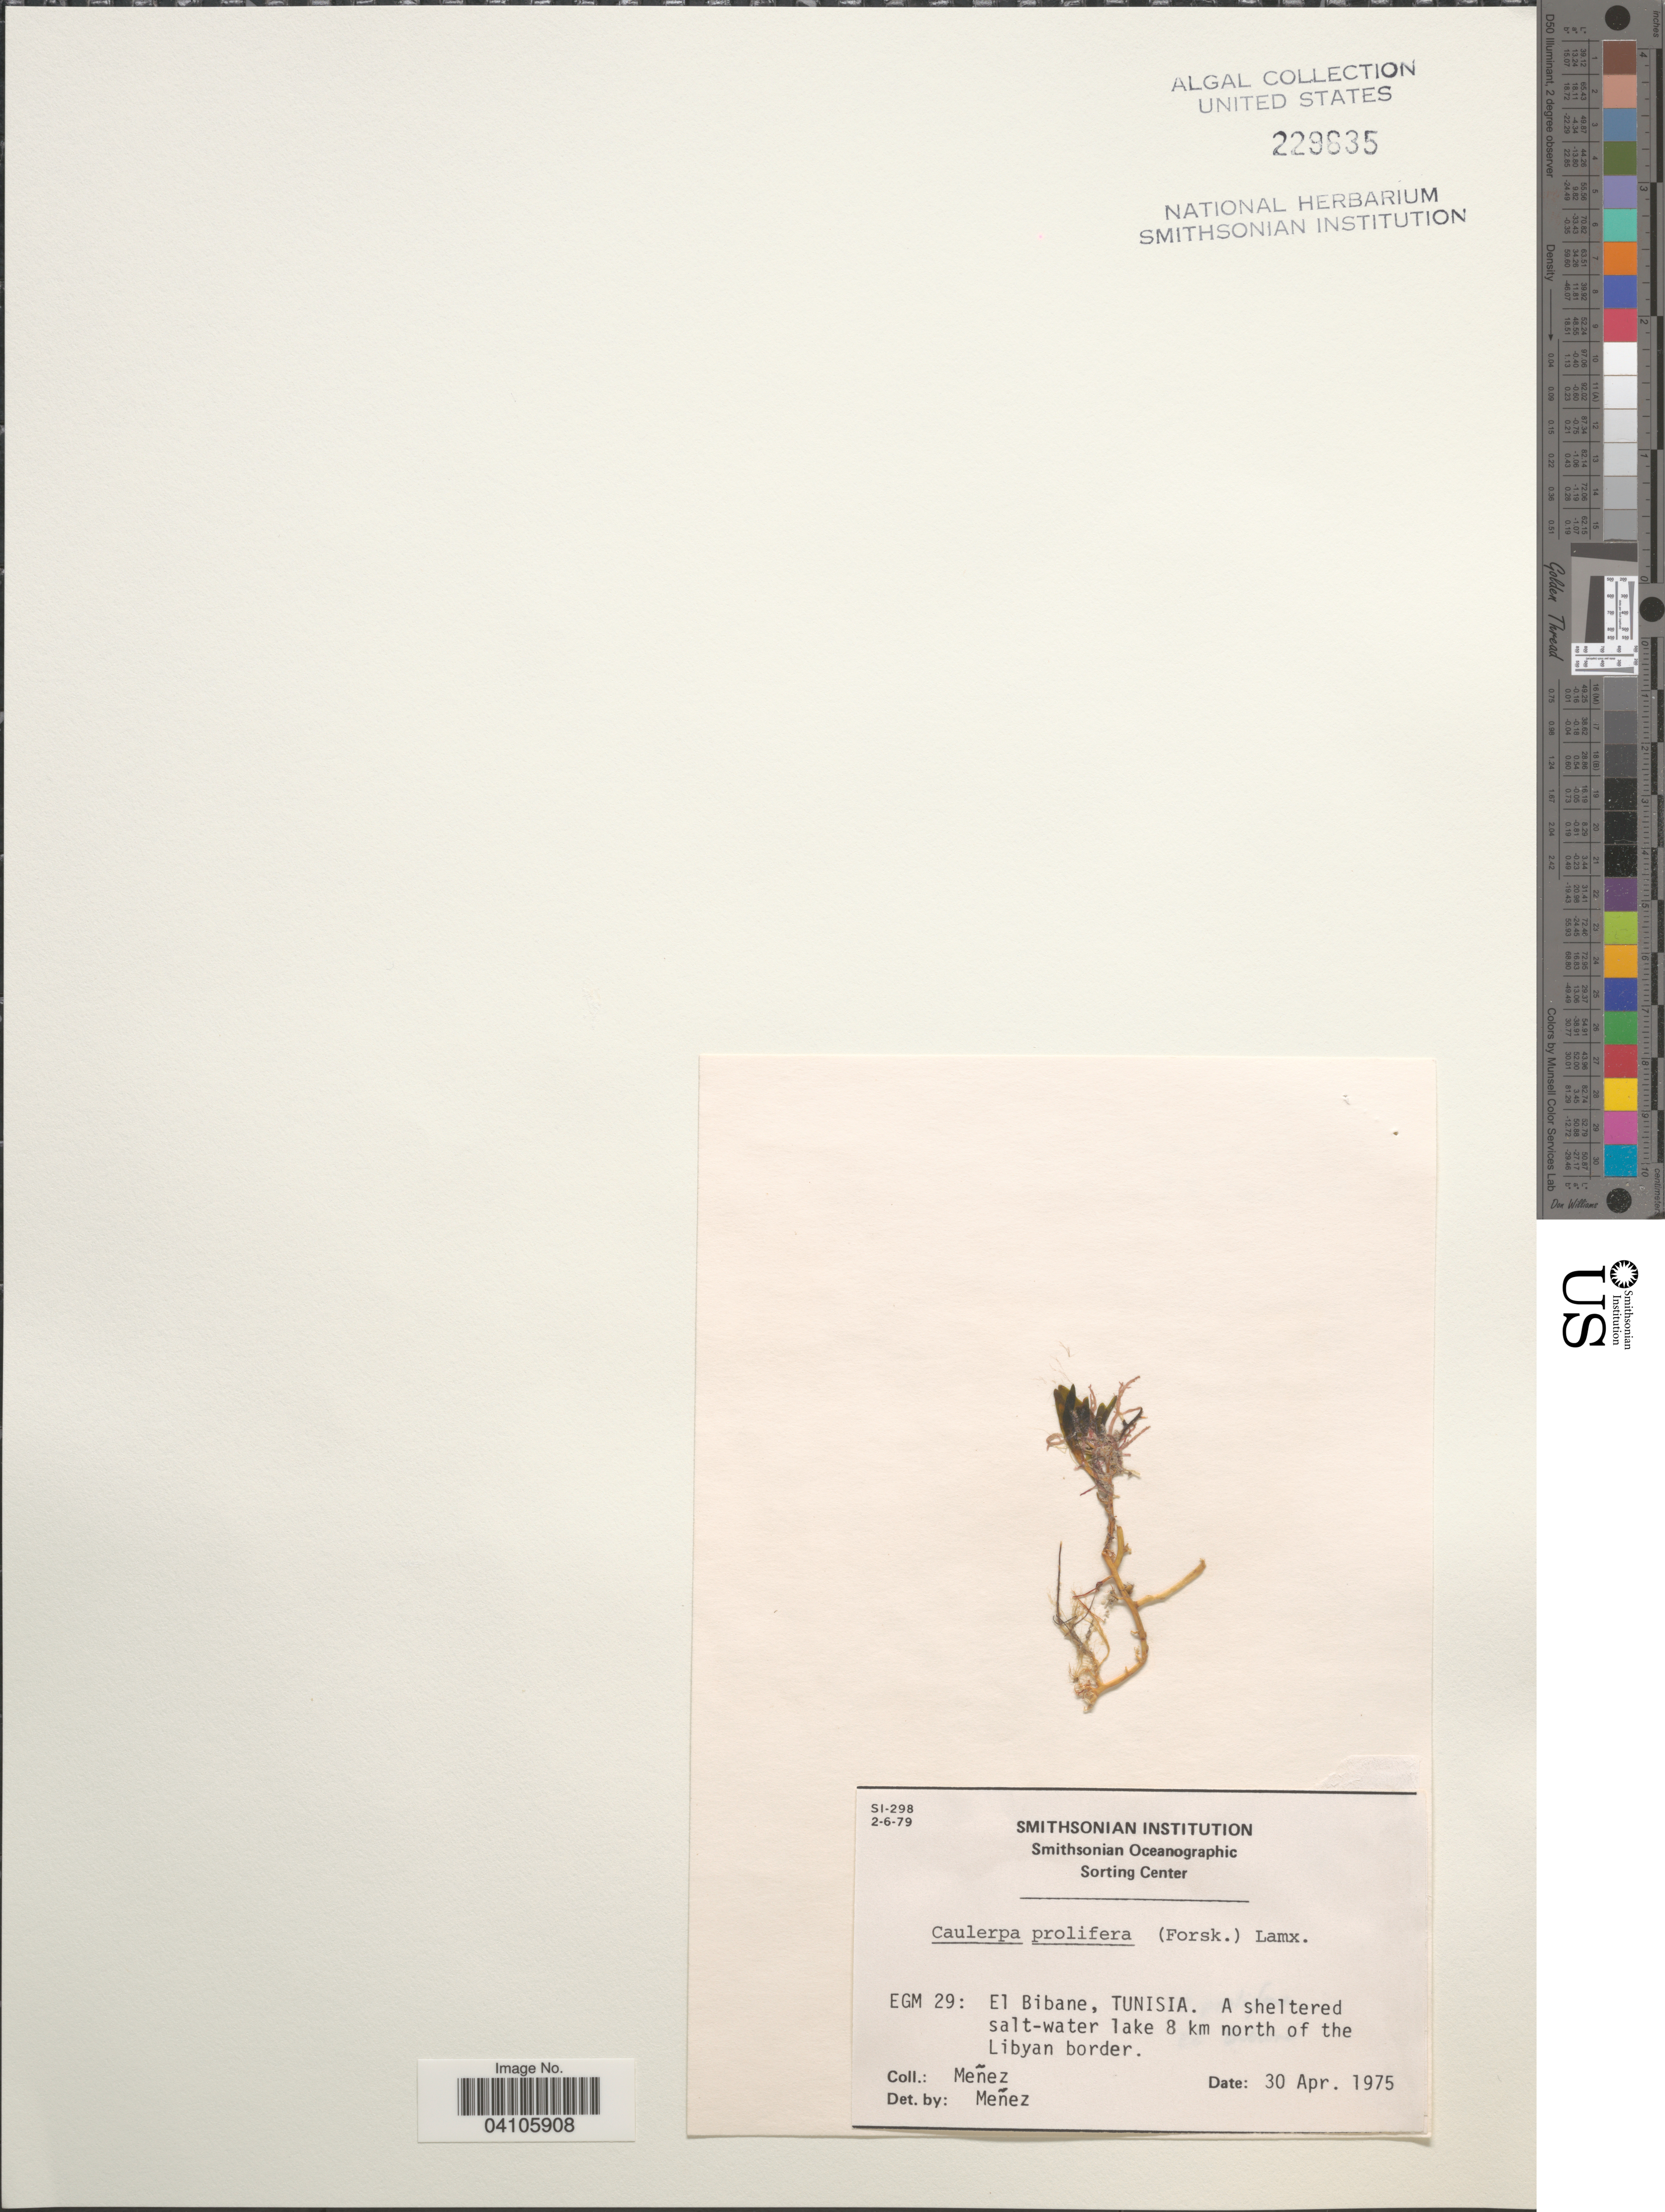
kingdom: Plantae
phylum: Chlorophyta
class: Ulvophyceae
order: Bryopsidales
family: Caulerpaceae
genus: Caulerpa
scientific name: Caulerpa prolifera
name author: (Forssk.) J.V.Lamouroux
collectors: Menez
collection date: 1975-04-30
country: Tunisia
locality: EGM 29: El Bibane. A sheltered salt-water lake 8 km north of the Libyan border.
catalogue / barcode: US 229635